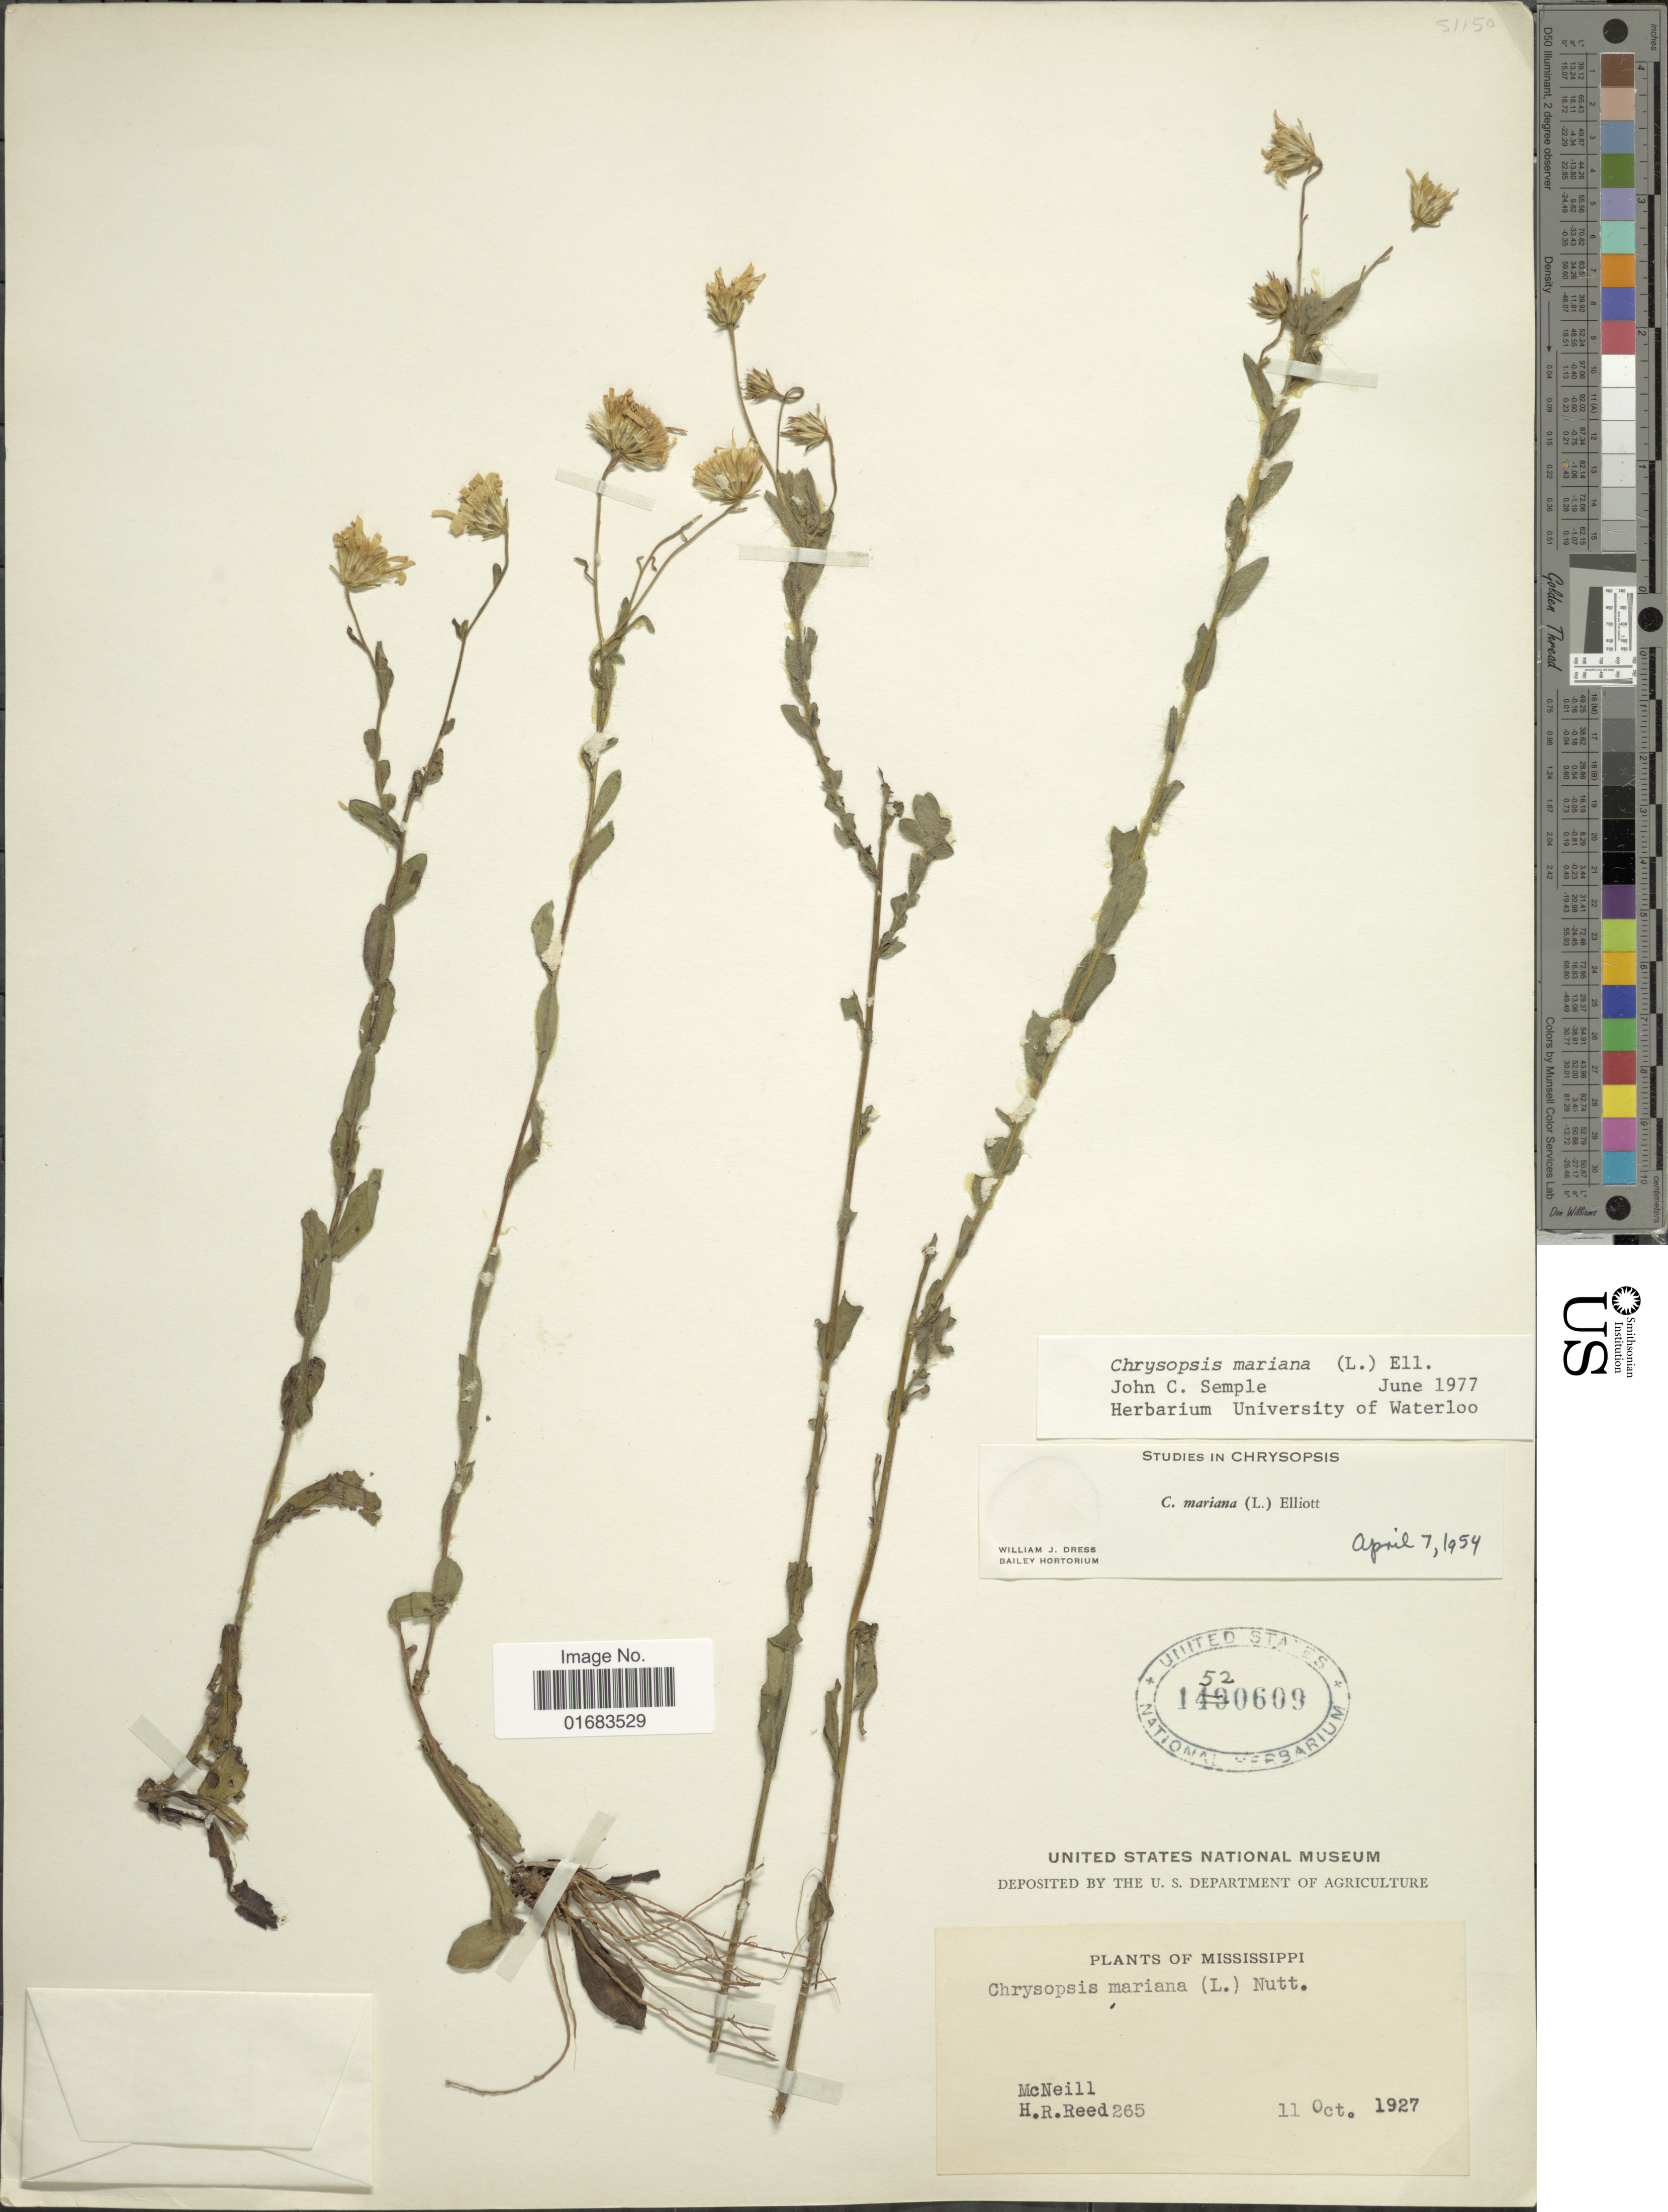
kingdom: Plantae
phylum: Tracheophyta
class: Magnoliopsida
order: Asterales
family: Asteraceae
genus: Chrysopsis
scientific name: Chrysopsis mariana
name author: (L.) Elliott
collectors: McNeill & H. Reed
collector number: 265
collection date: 1927-10-10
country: United States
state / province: Mississippi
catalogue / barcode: US 1520609